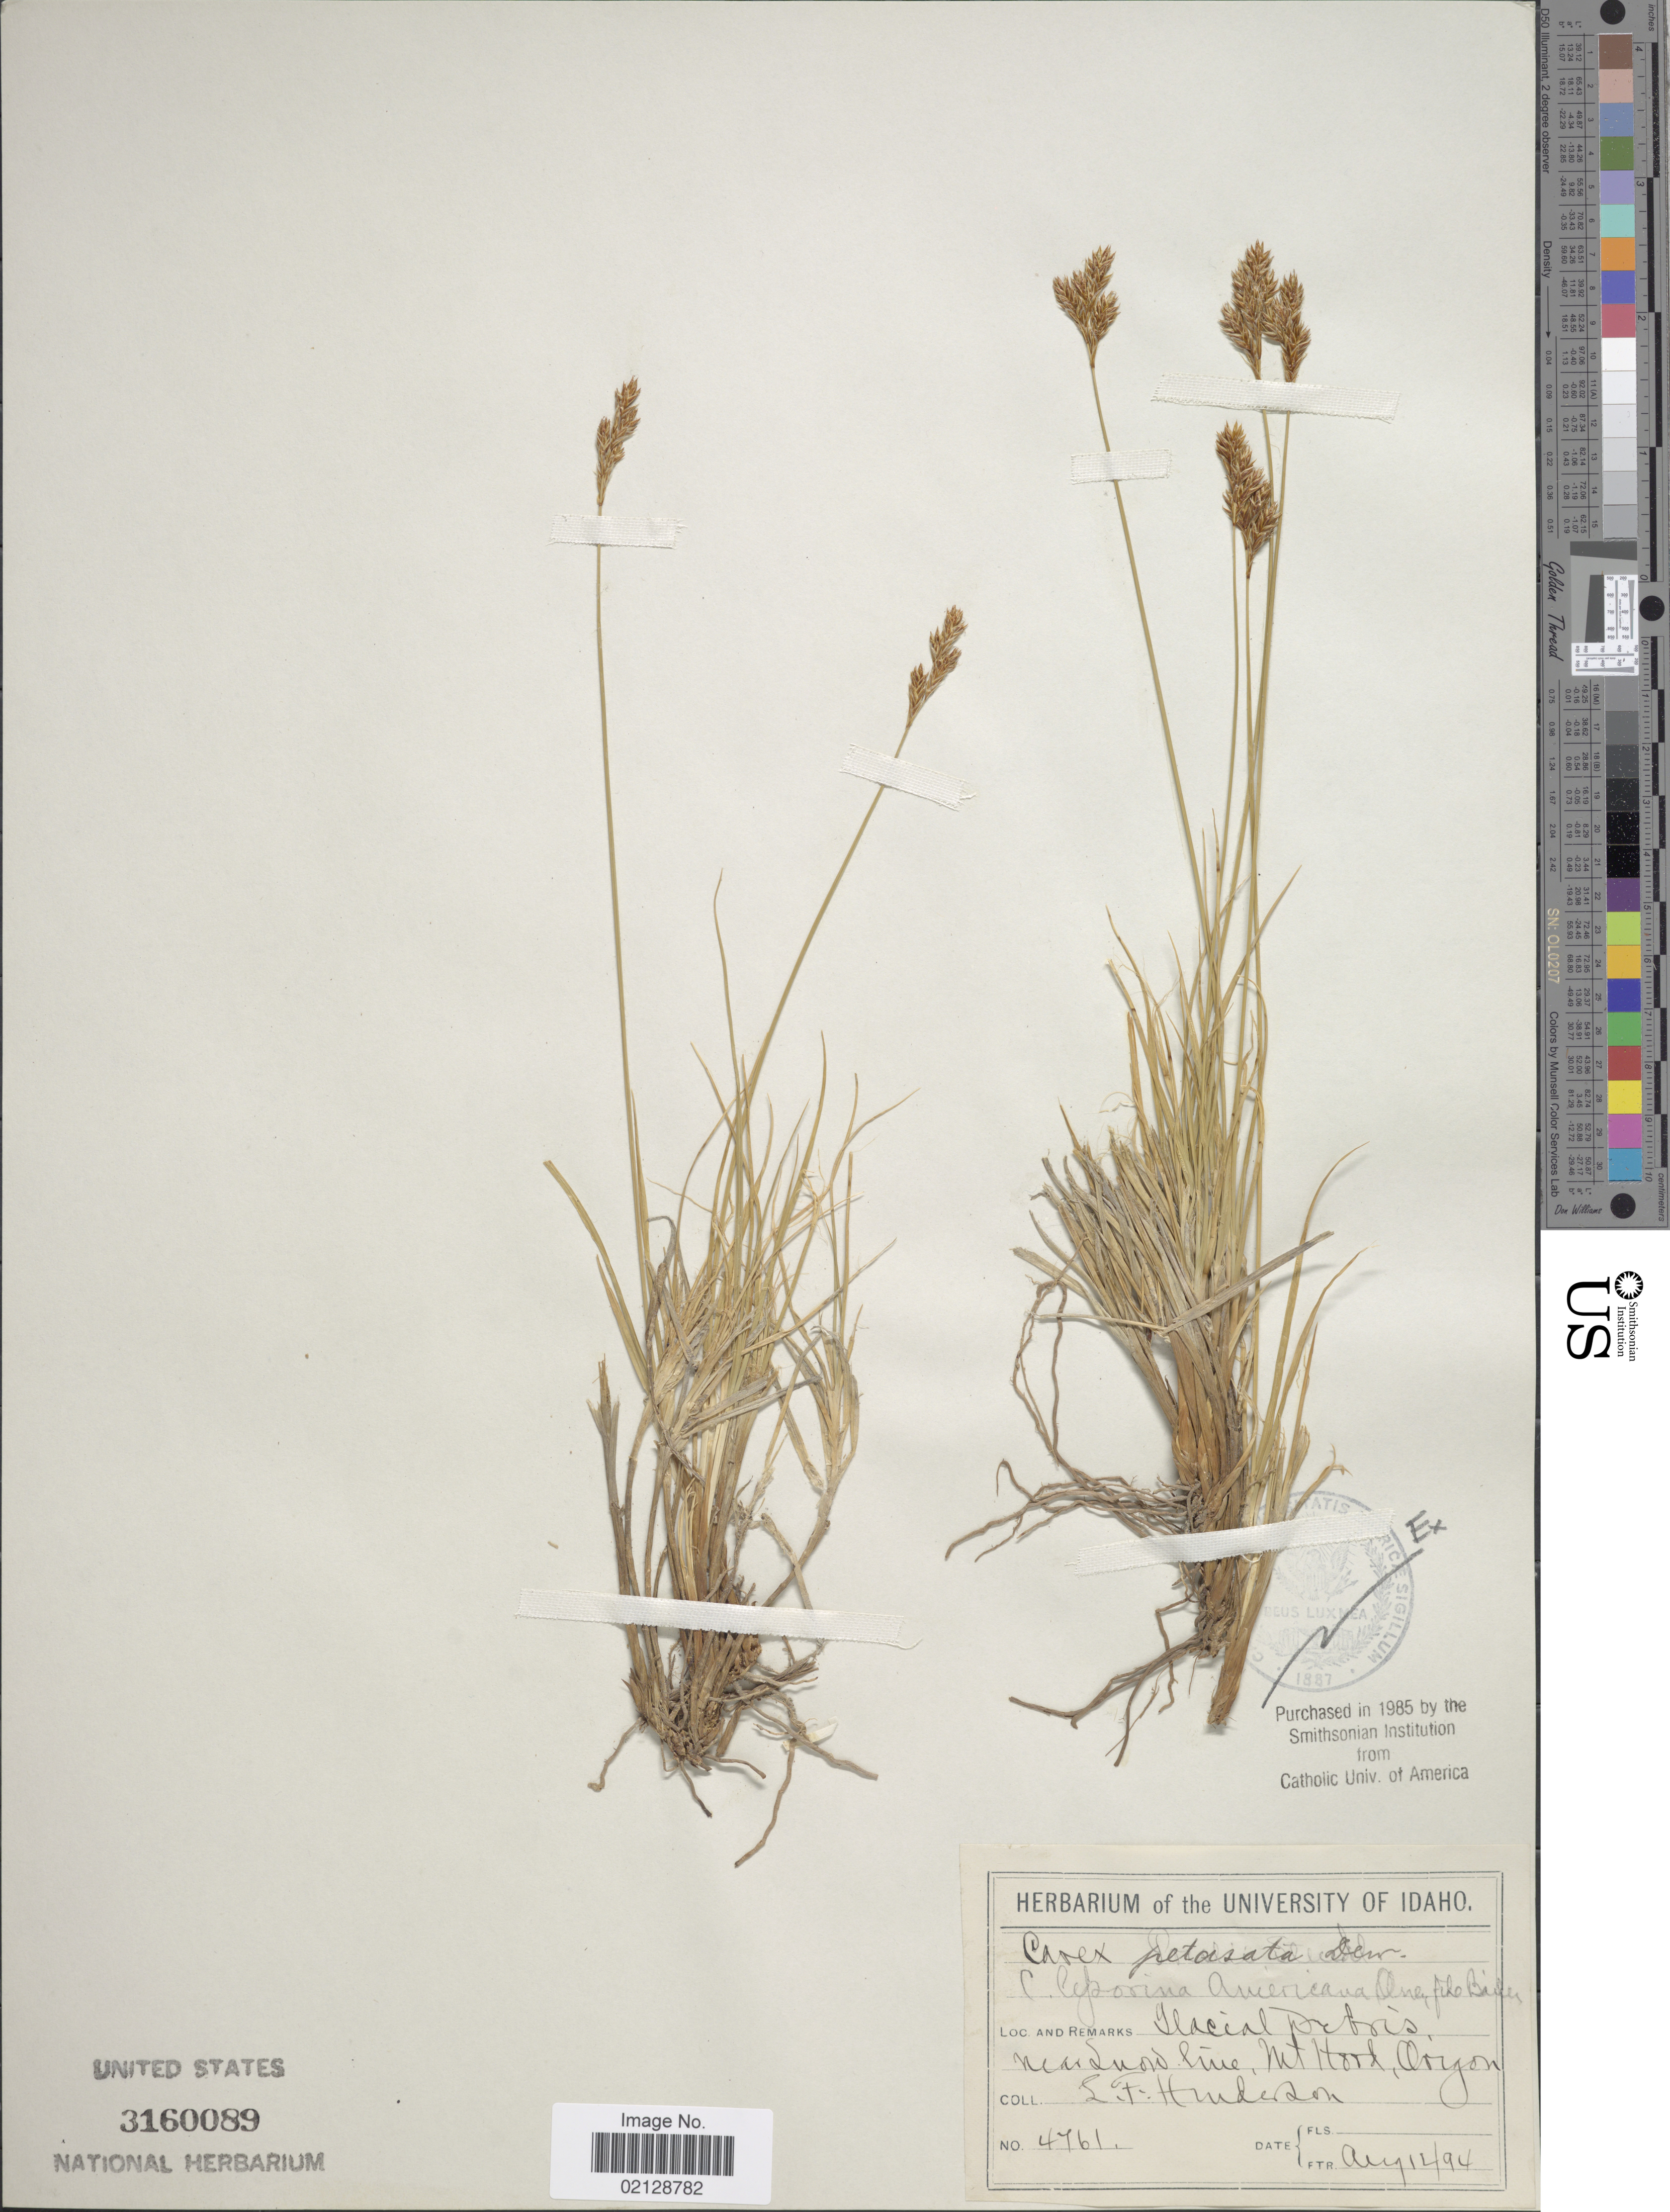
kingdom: Plantae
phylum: Tracheophyta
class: Liliopsida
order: Poales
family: Cyperaceae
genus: Carex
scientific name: Carex petasata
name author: Dewey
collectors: L. Henderson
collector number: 4761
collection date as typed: Transcribed d/m/y: 14/8/94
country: United States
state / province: Oregon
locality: Glacial Debois, near Snow line, Mt. Hood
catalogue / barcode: US 3160089